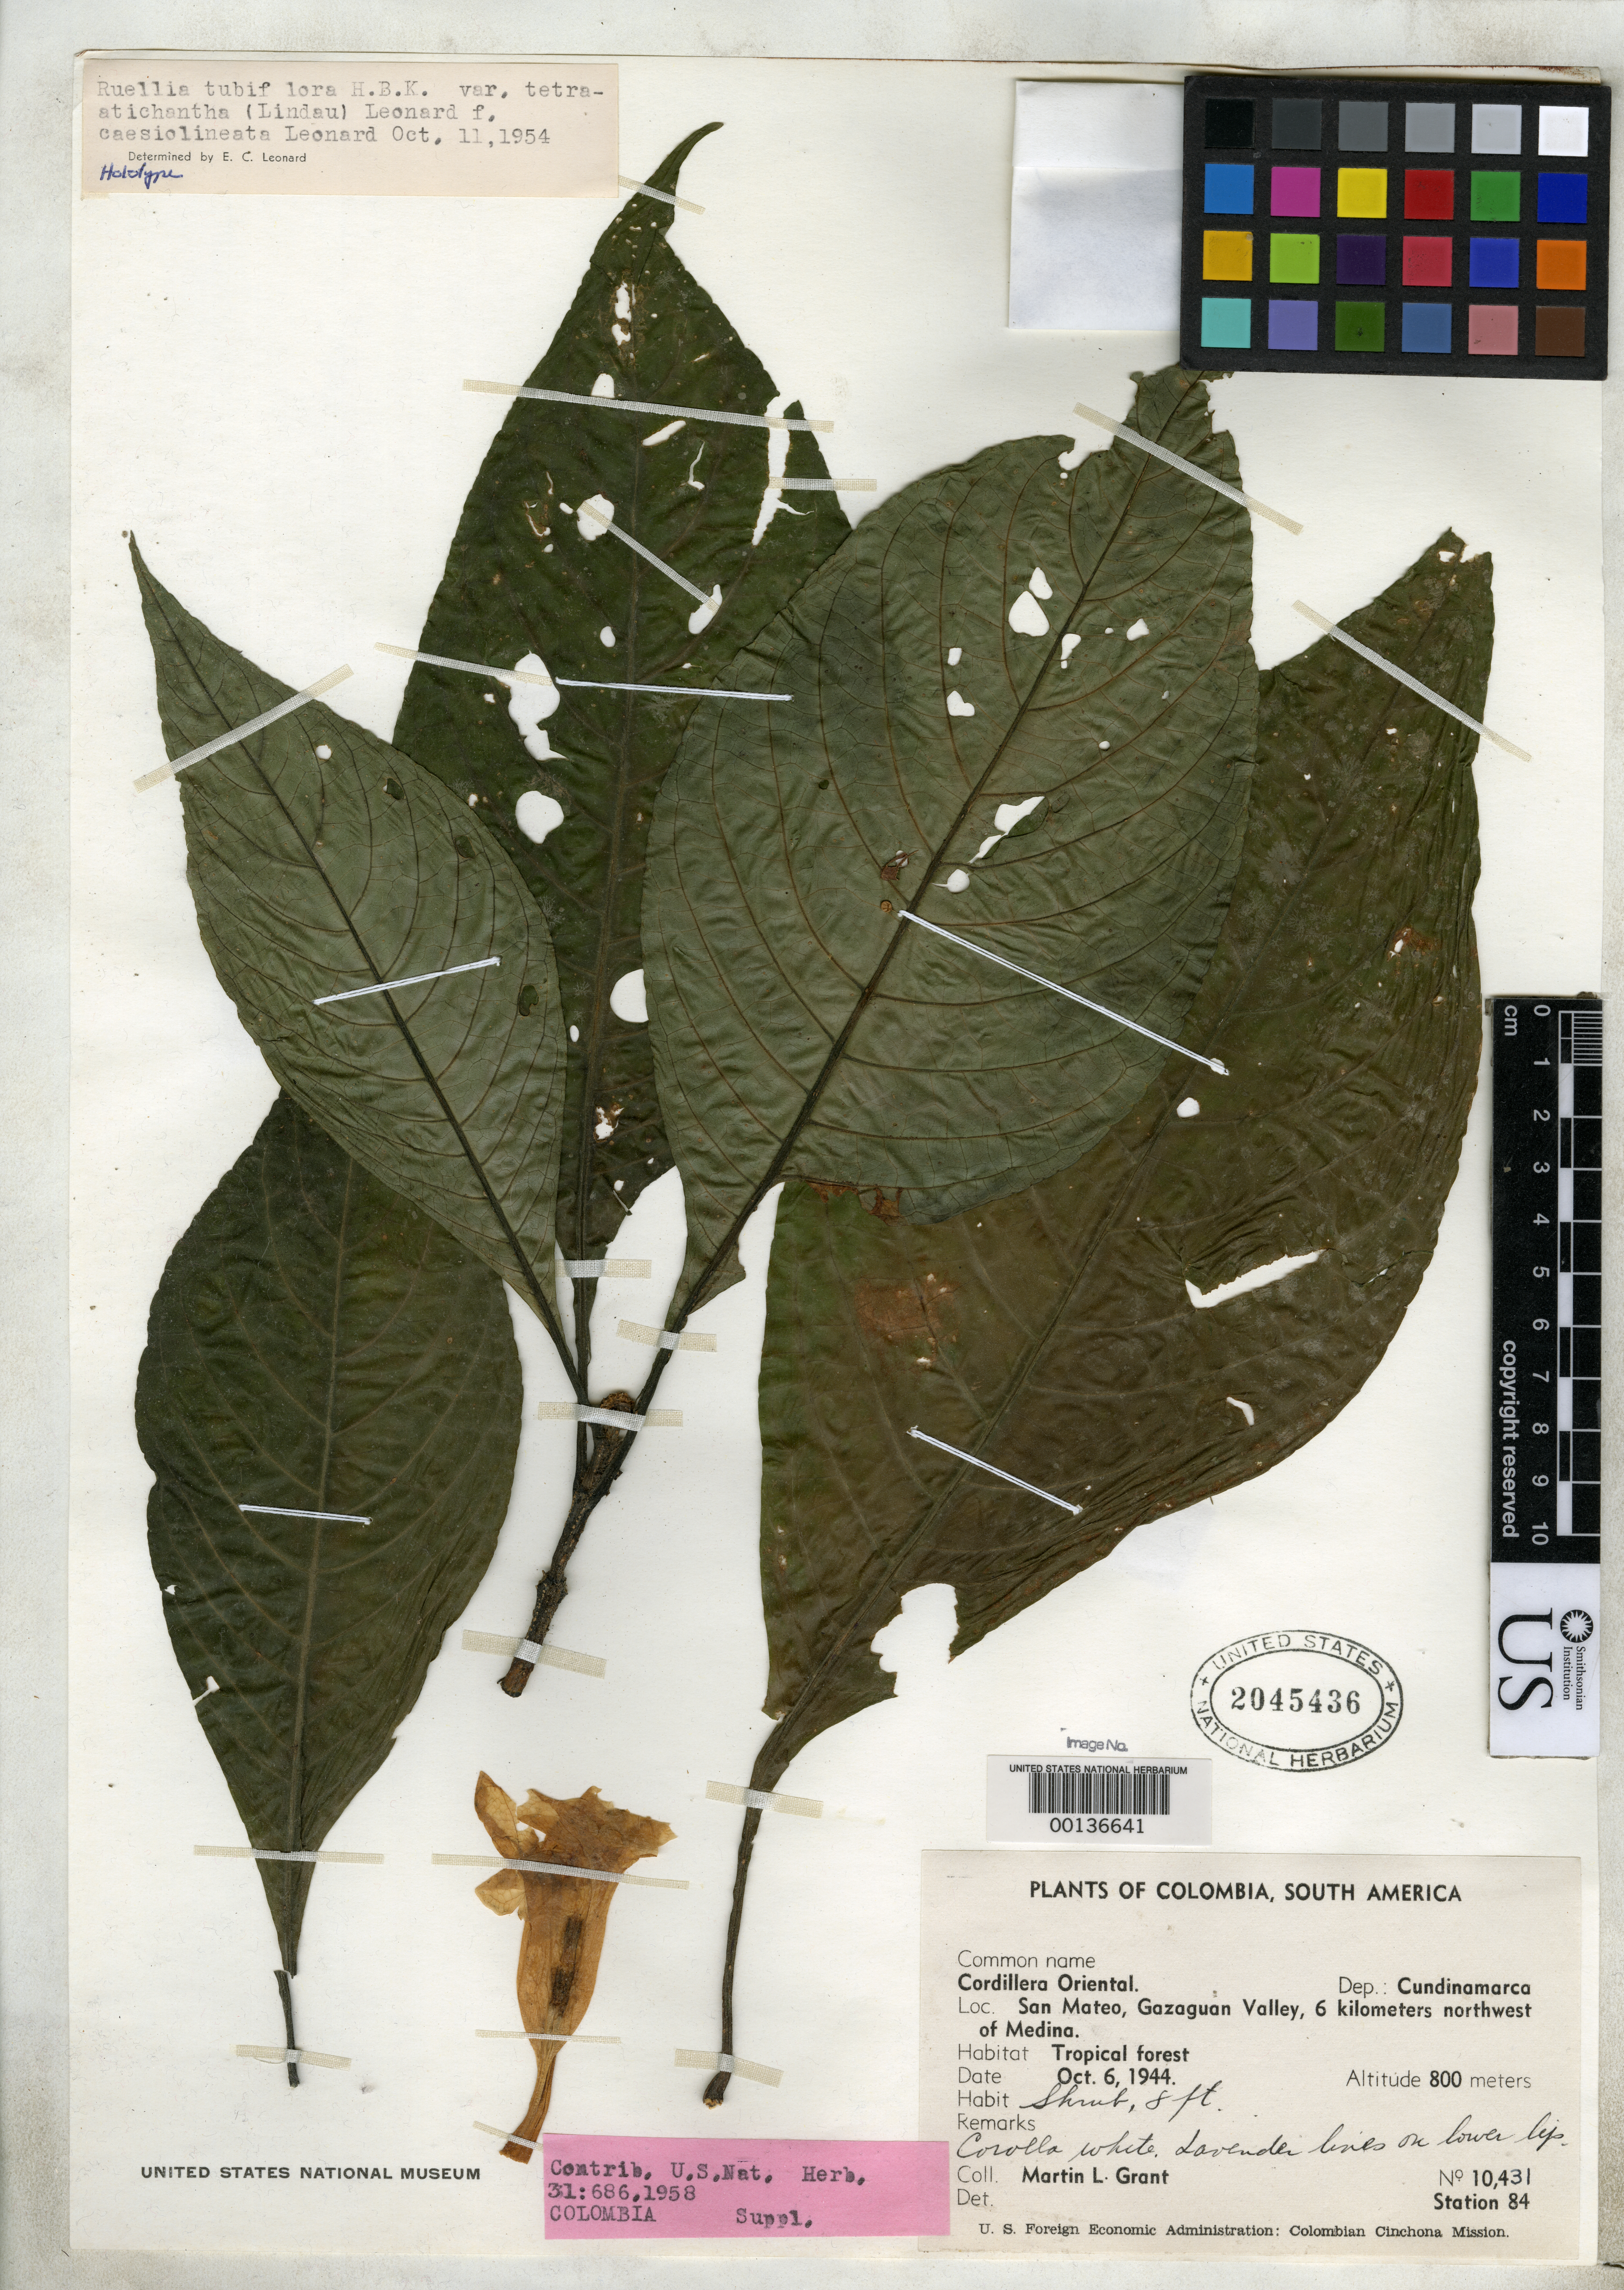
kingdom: Plantae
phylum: Tracheophyta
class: Magnoliopsida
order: Lamiales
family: Acanthaceae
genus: Ruellia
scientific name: Ruellia tubiflora f. caesiolineata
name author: Leonard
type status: Holotype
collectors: M. L. Grant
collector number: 10431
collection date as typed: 06 Oct 1944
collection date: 1944-10-06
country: Colombia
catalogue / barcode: US 2045436